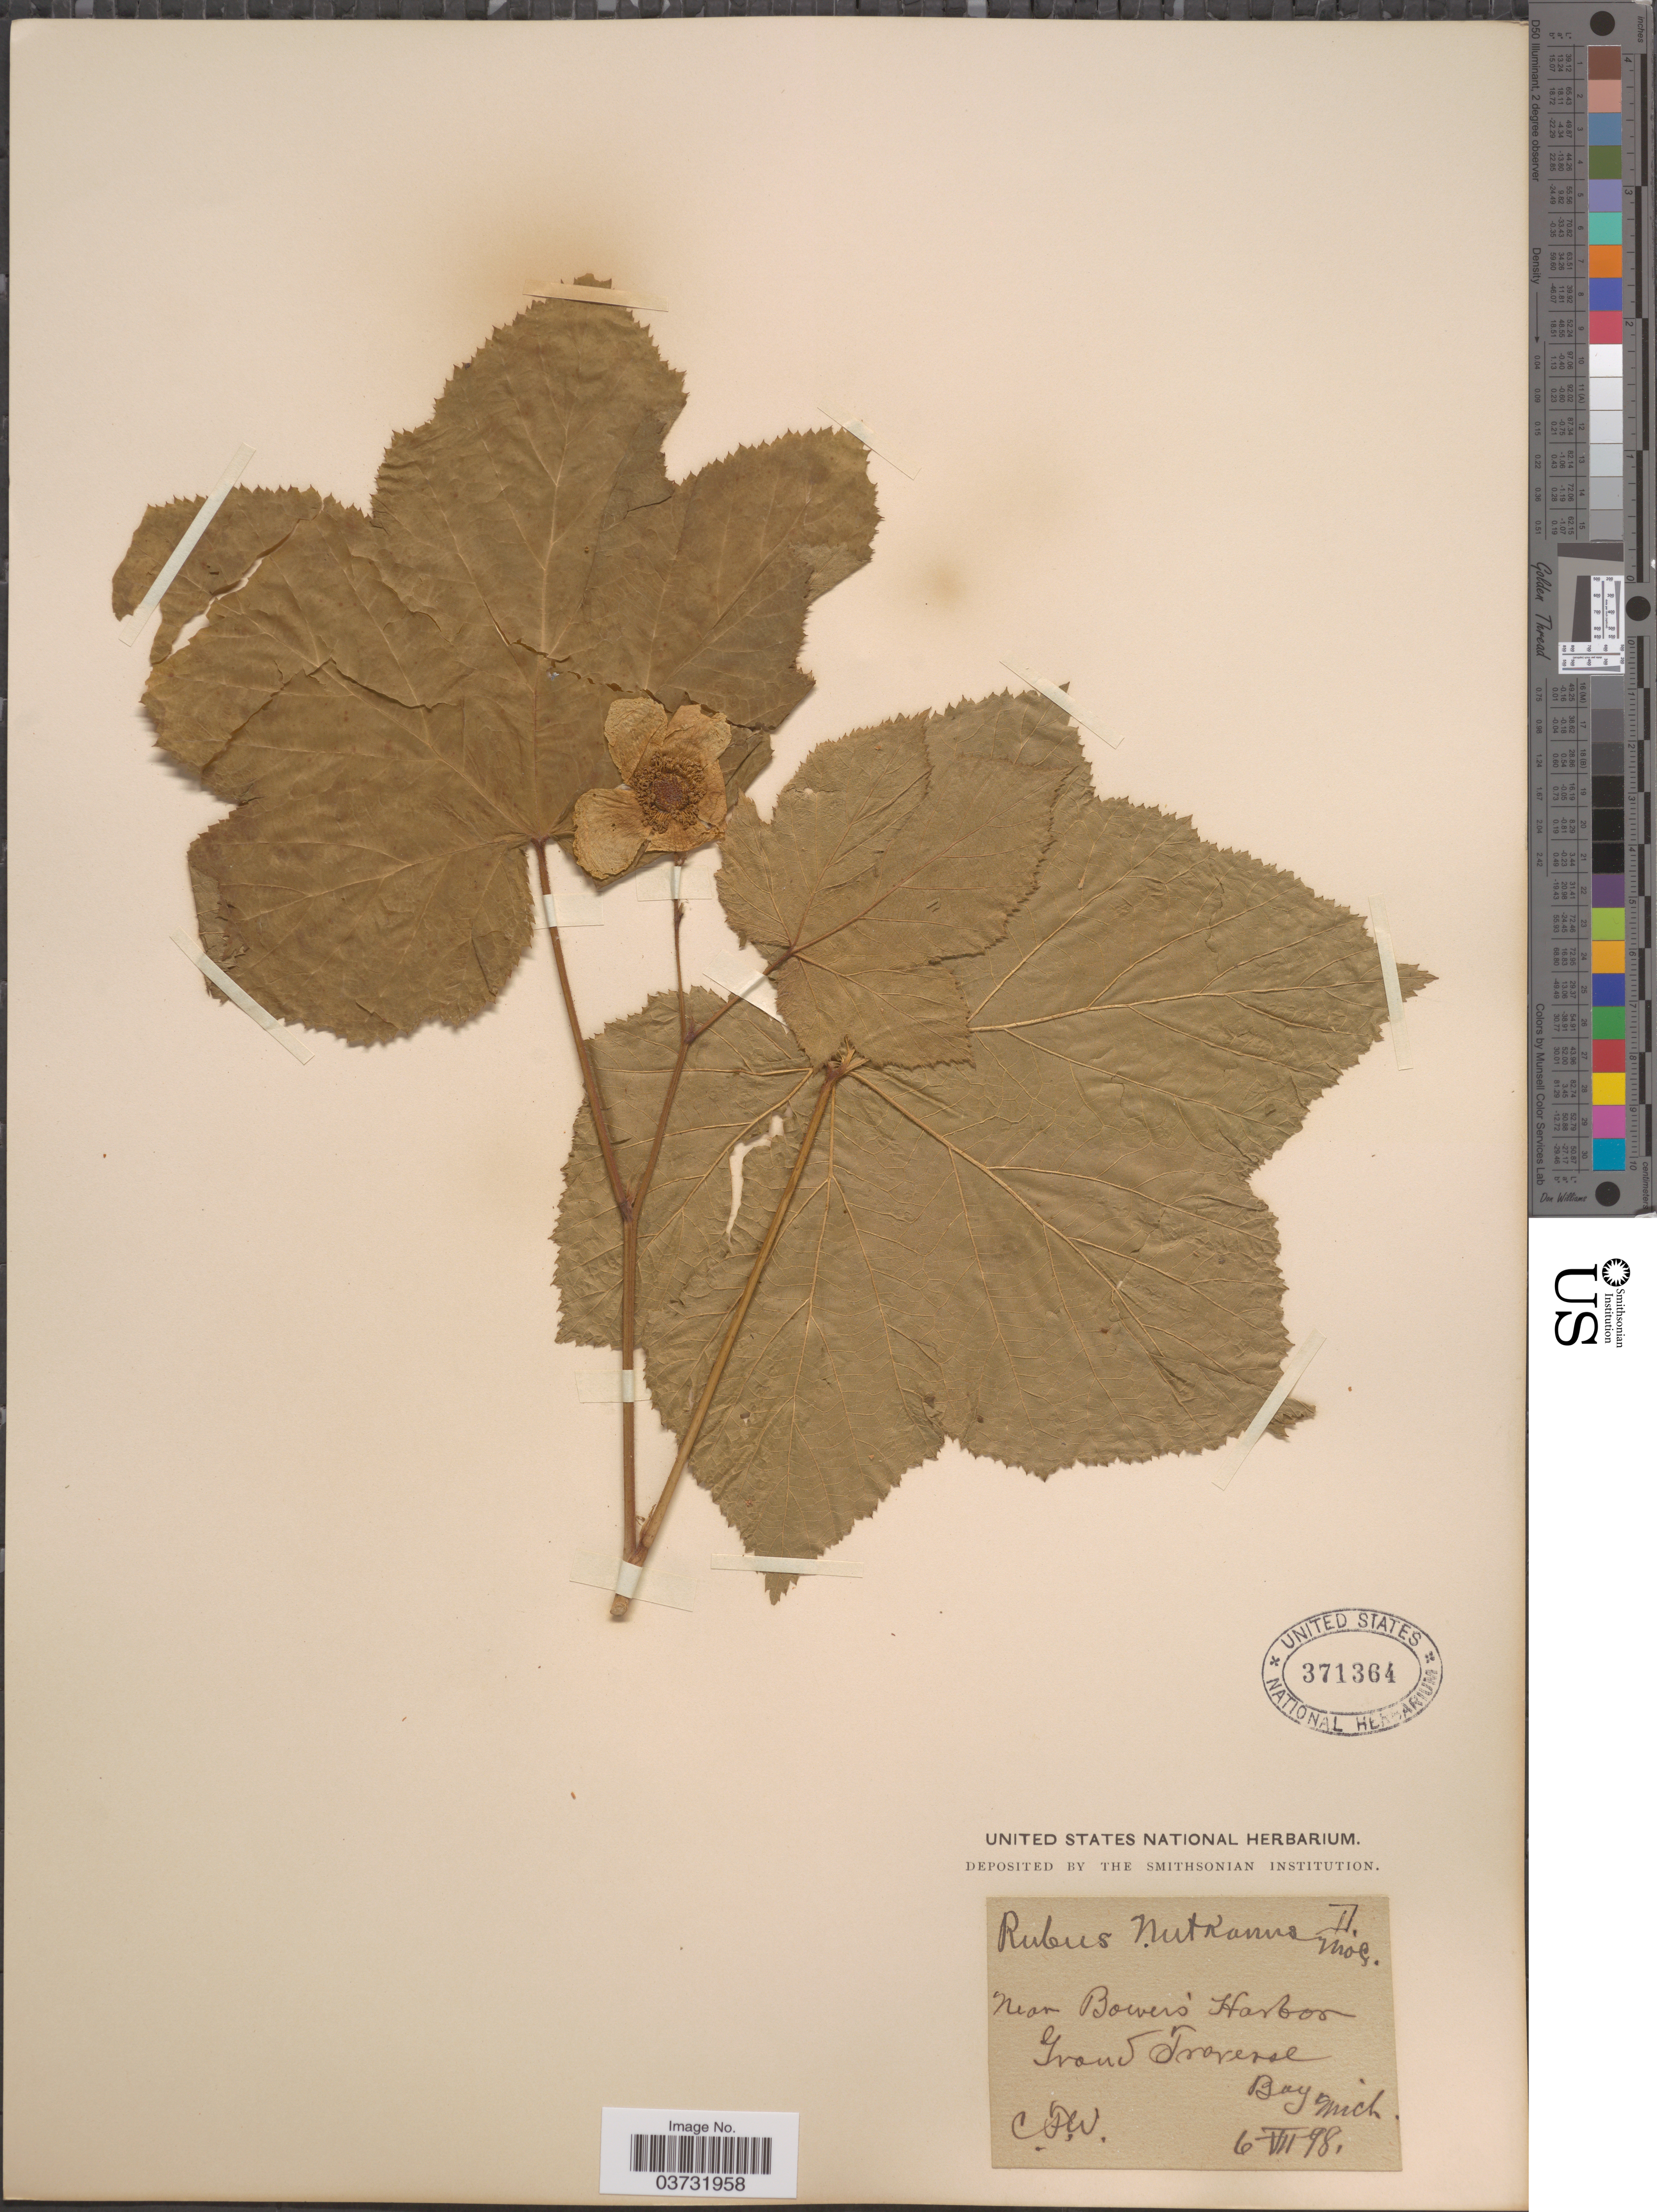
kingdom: Plantae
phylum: Tracheophyta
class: Magnoliopsida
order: Rosales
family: Rosaceae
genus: Rubus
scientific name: Rubus parviflorus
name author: Nutt.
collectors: C. F. W.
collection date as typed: Transcribed d/m/y: 6/7/98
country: United States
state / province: Michigan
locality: Near Bowers' Harbor. Grand Traverse.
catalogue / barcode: US 371364